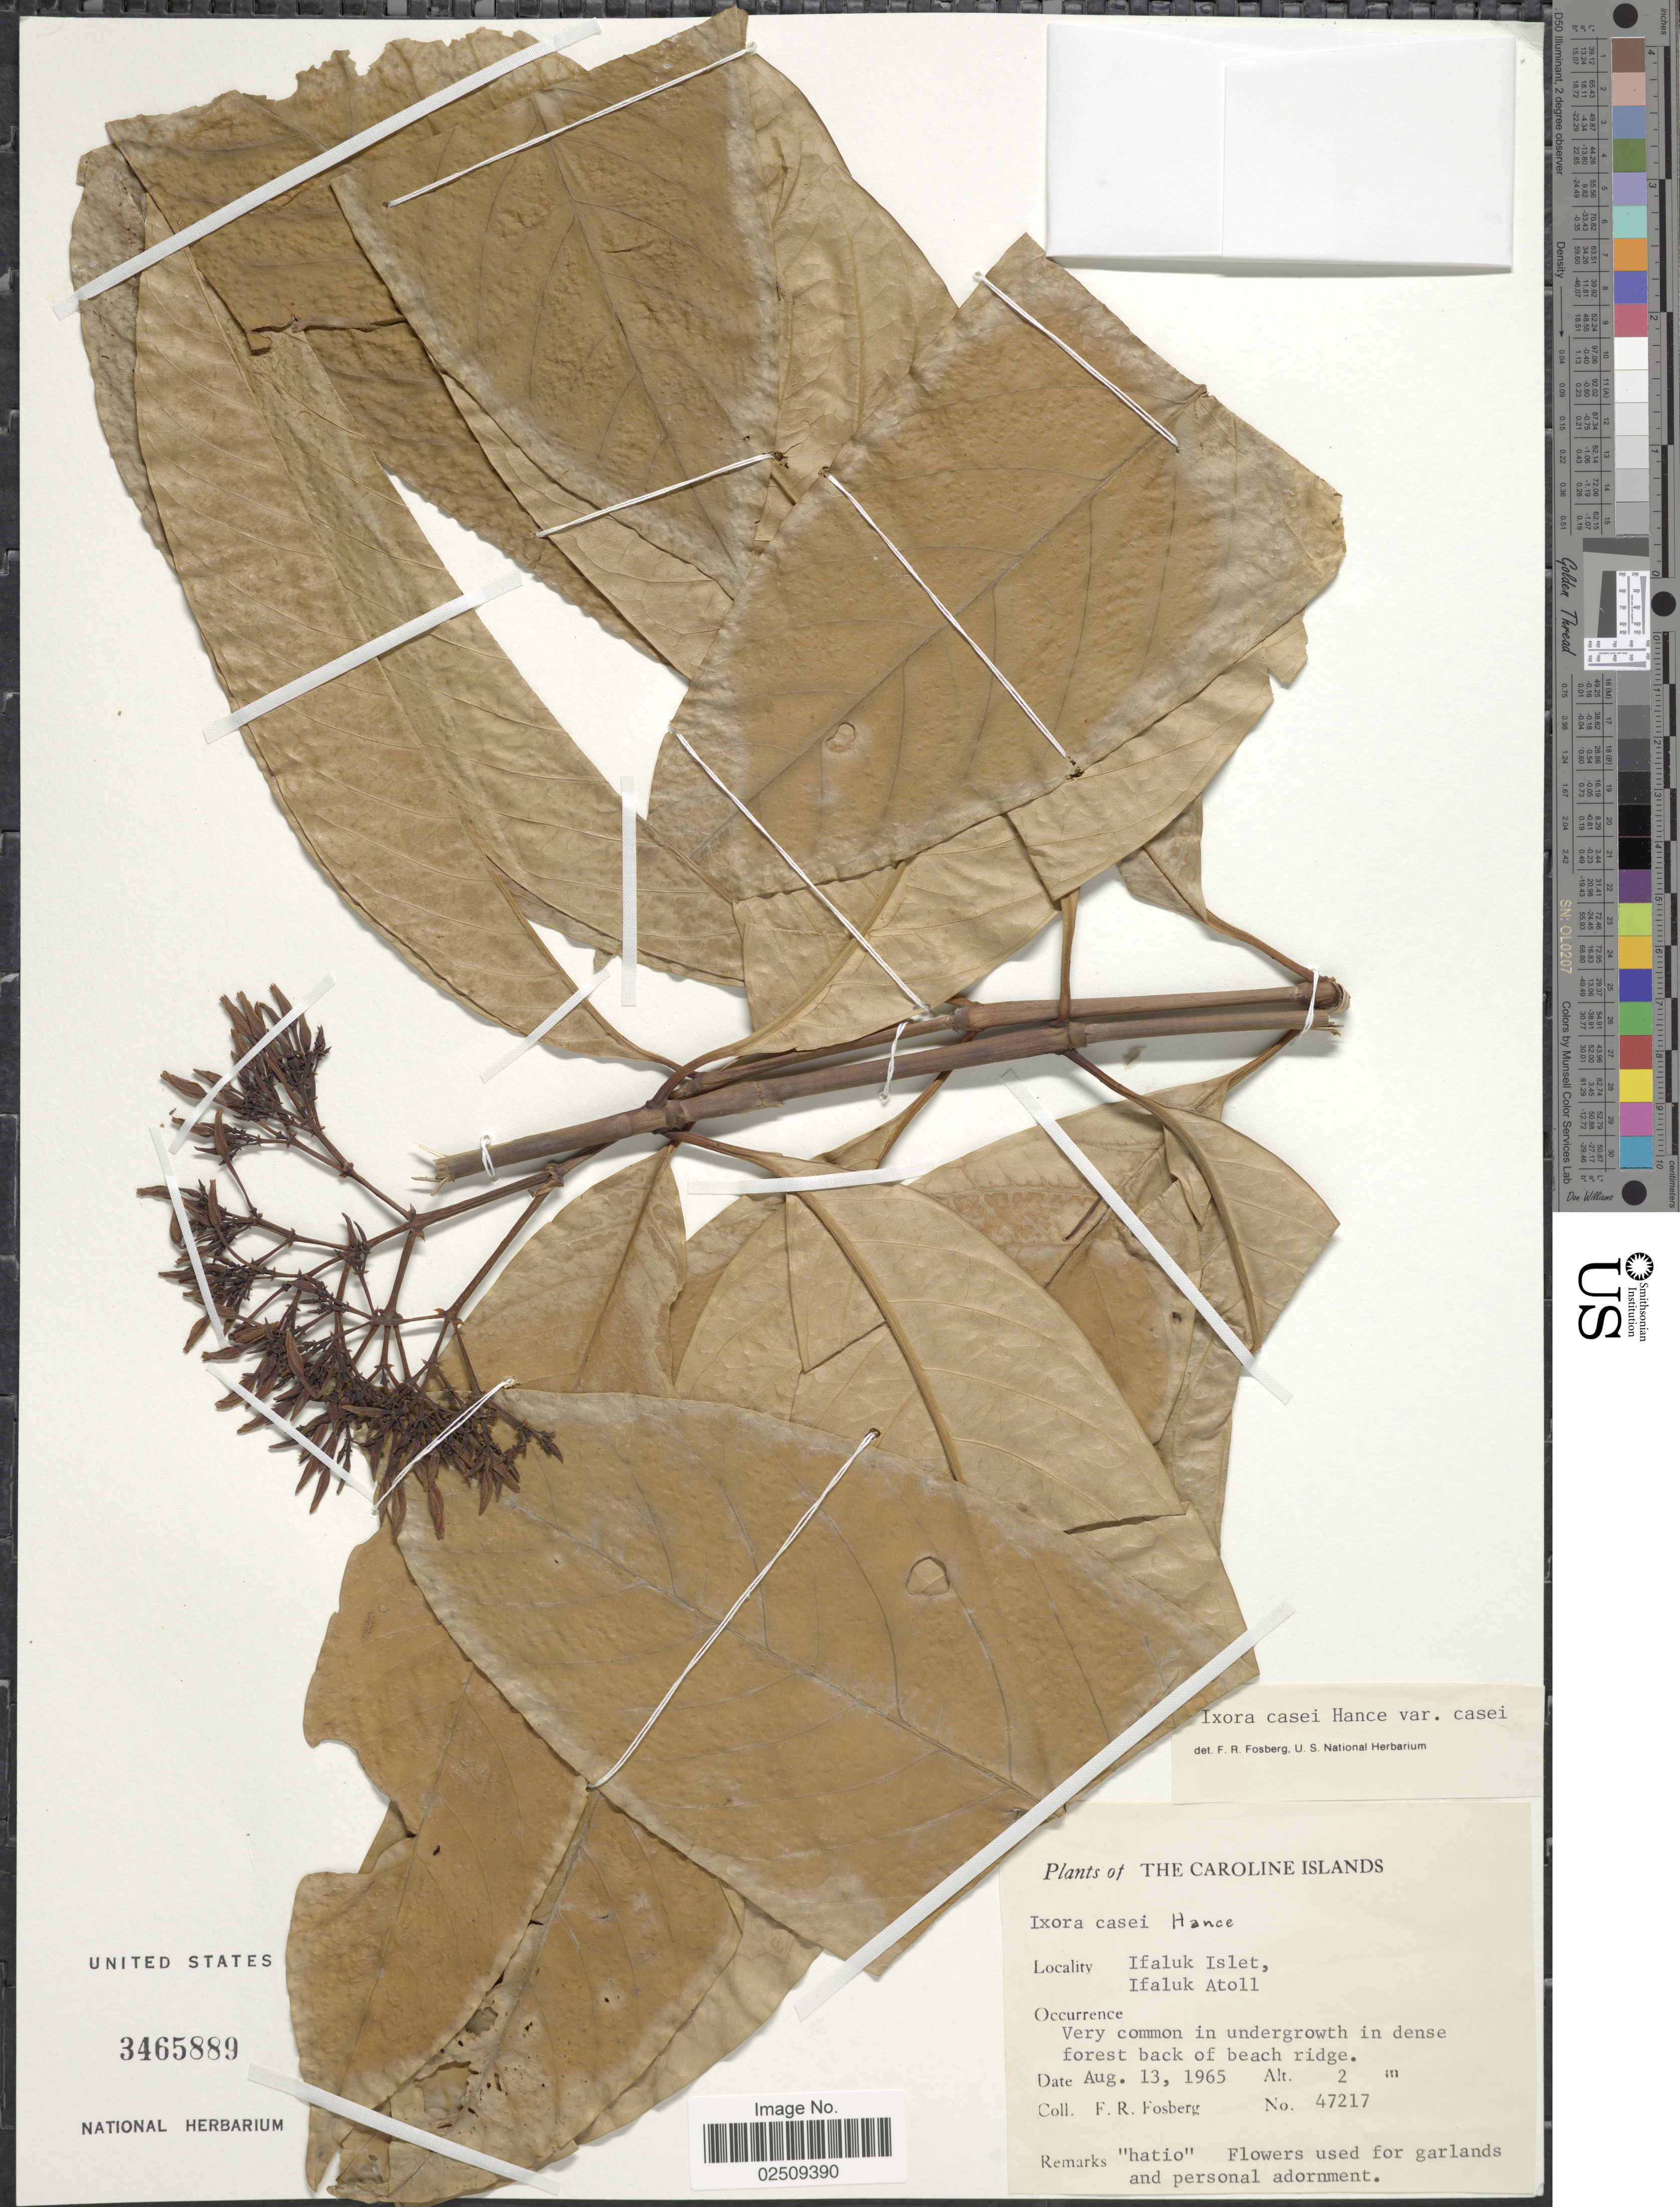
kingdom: Plantae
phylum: Tracheophyta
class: Magnoliopsida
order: Gentianales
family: Rubiaceae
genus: Ixora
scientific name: Ixora casei var. casei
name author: Hance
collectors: F. R. Fosberg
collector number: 47217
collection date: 1965-08-13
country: Micronesia, Federated States of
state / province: Yap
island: Ifalik [Ifaluk] Atoll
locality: The Caroline Islands, Ifaluk Islet, Ifaluk Atoll, very common in undergrowth in dense forest back of beach ridge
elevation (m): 2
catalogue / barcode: US 3465889